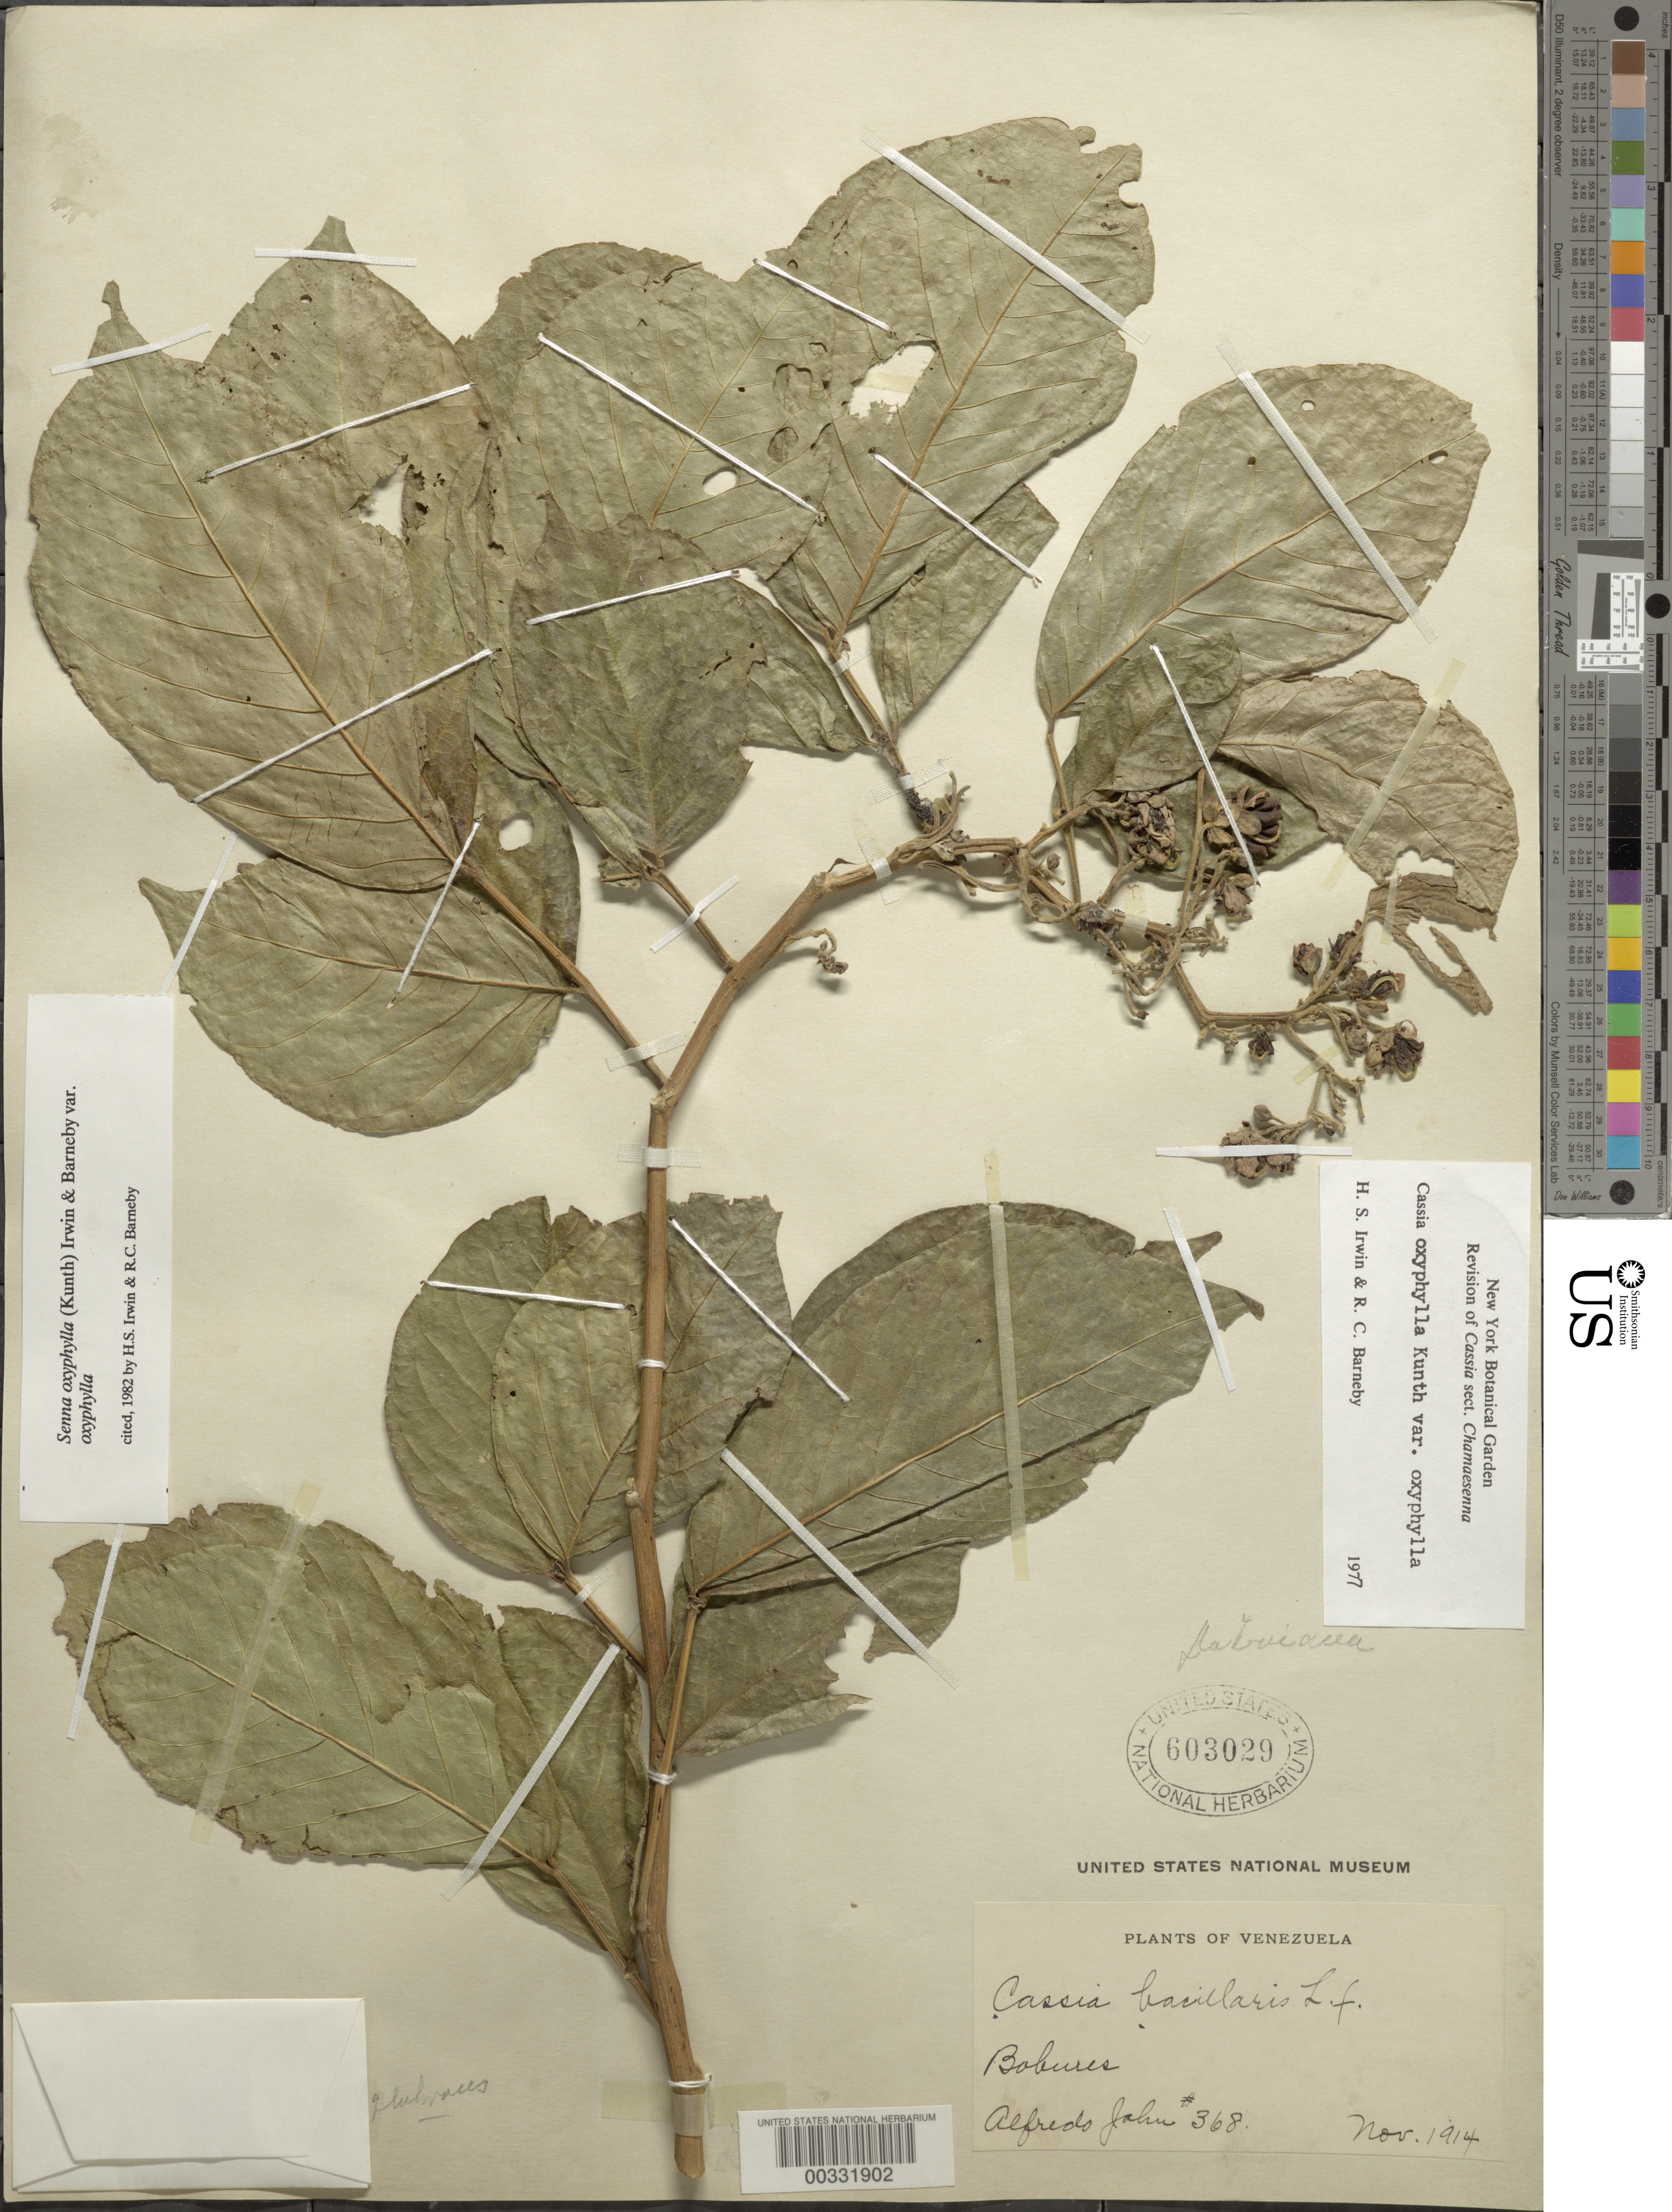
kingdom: Plantae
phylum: Tracheophyta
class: Magnoliopsida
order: Fabales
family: Fabaceae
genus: Senna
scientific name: Senna oxyphylla var. oxyphylla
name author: (Kunth) H.S. Irwin & Barneby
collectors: A. Jahn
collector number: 368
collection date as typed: Nov 1914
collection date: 1914-11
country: Venezuela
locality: Bobures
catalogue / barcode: US 603029